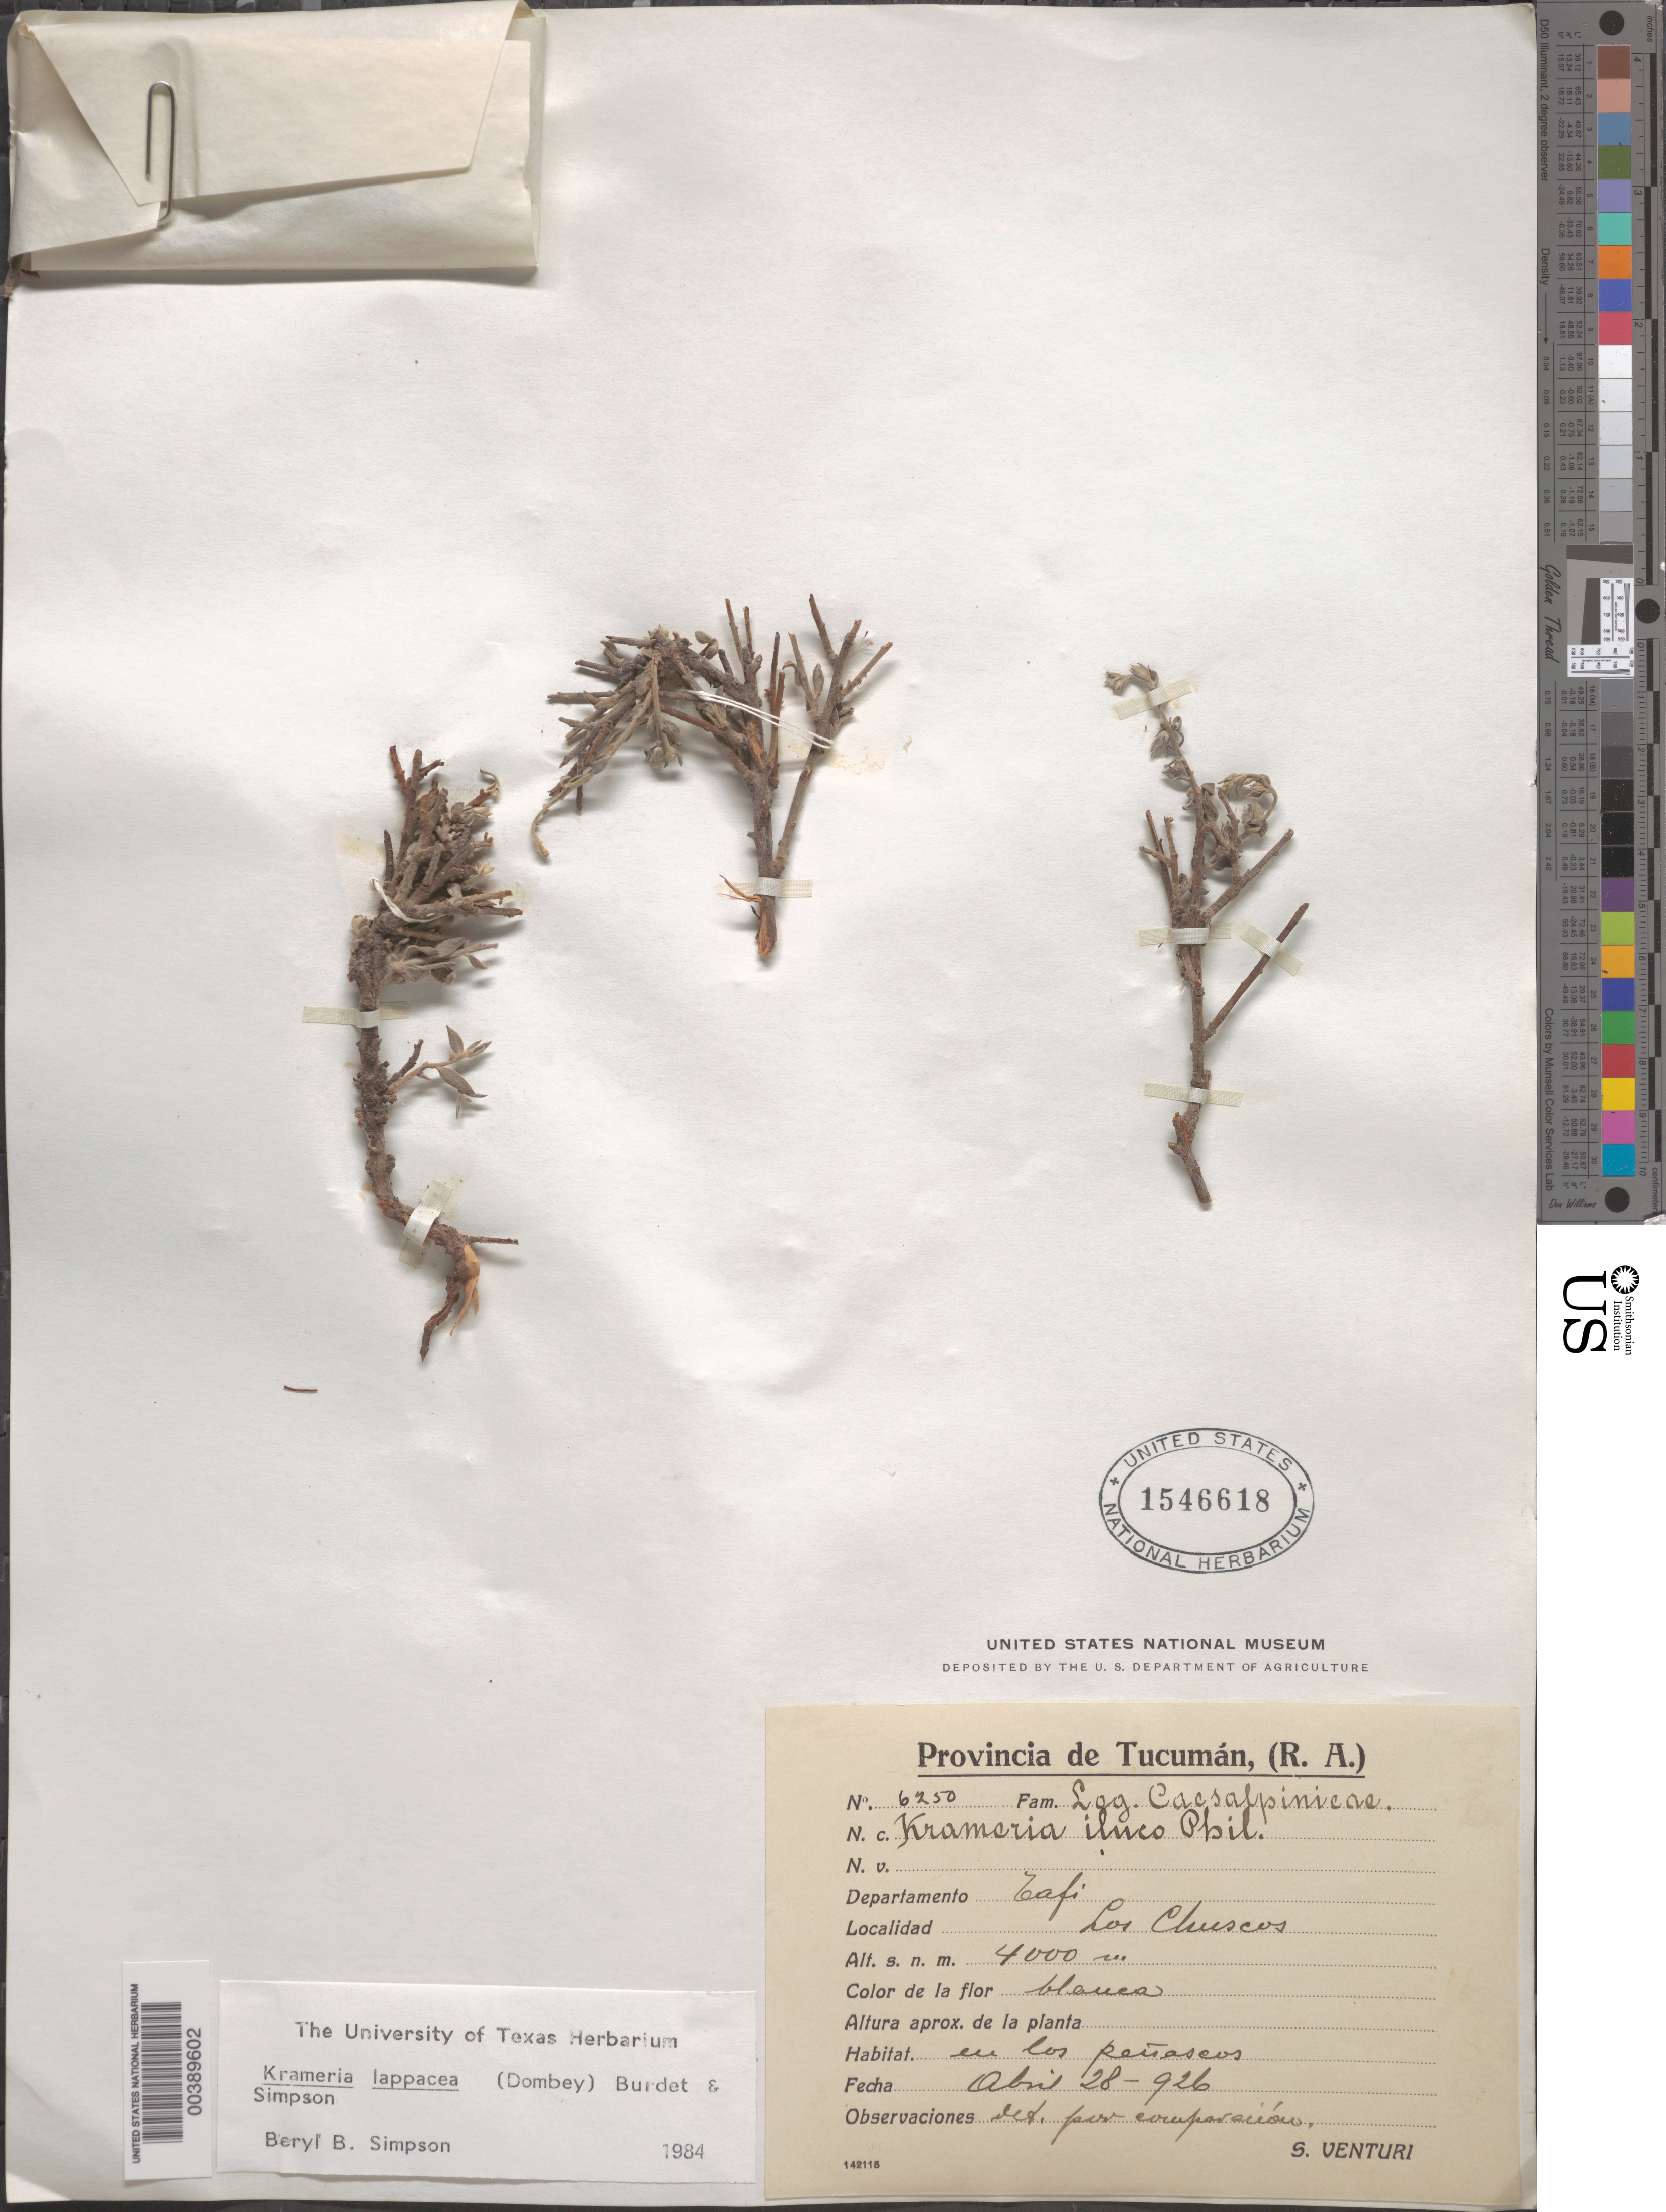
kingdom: Plantae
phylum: Tracheophyta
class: Magnoliopsida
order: Zygophyllales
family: Krameriaceae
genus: Krameria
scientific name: Krameria lappacea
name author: (Dombey) Burdet & B.B. Simpson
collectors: S. Venturi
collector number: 6250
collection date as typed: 28 Apr 1926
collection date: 1926-04-28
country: Argentina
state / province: Tucumán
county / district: Tafí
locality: Las Chuscos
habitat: In los penaseos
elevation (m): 4000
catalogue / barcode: US 1546618